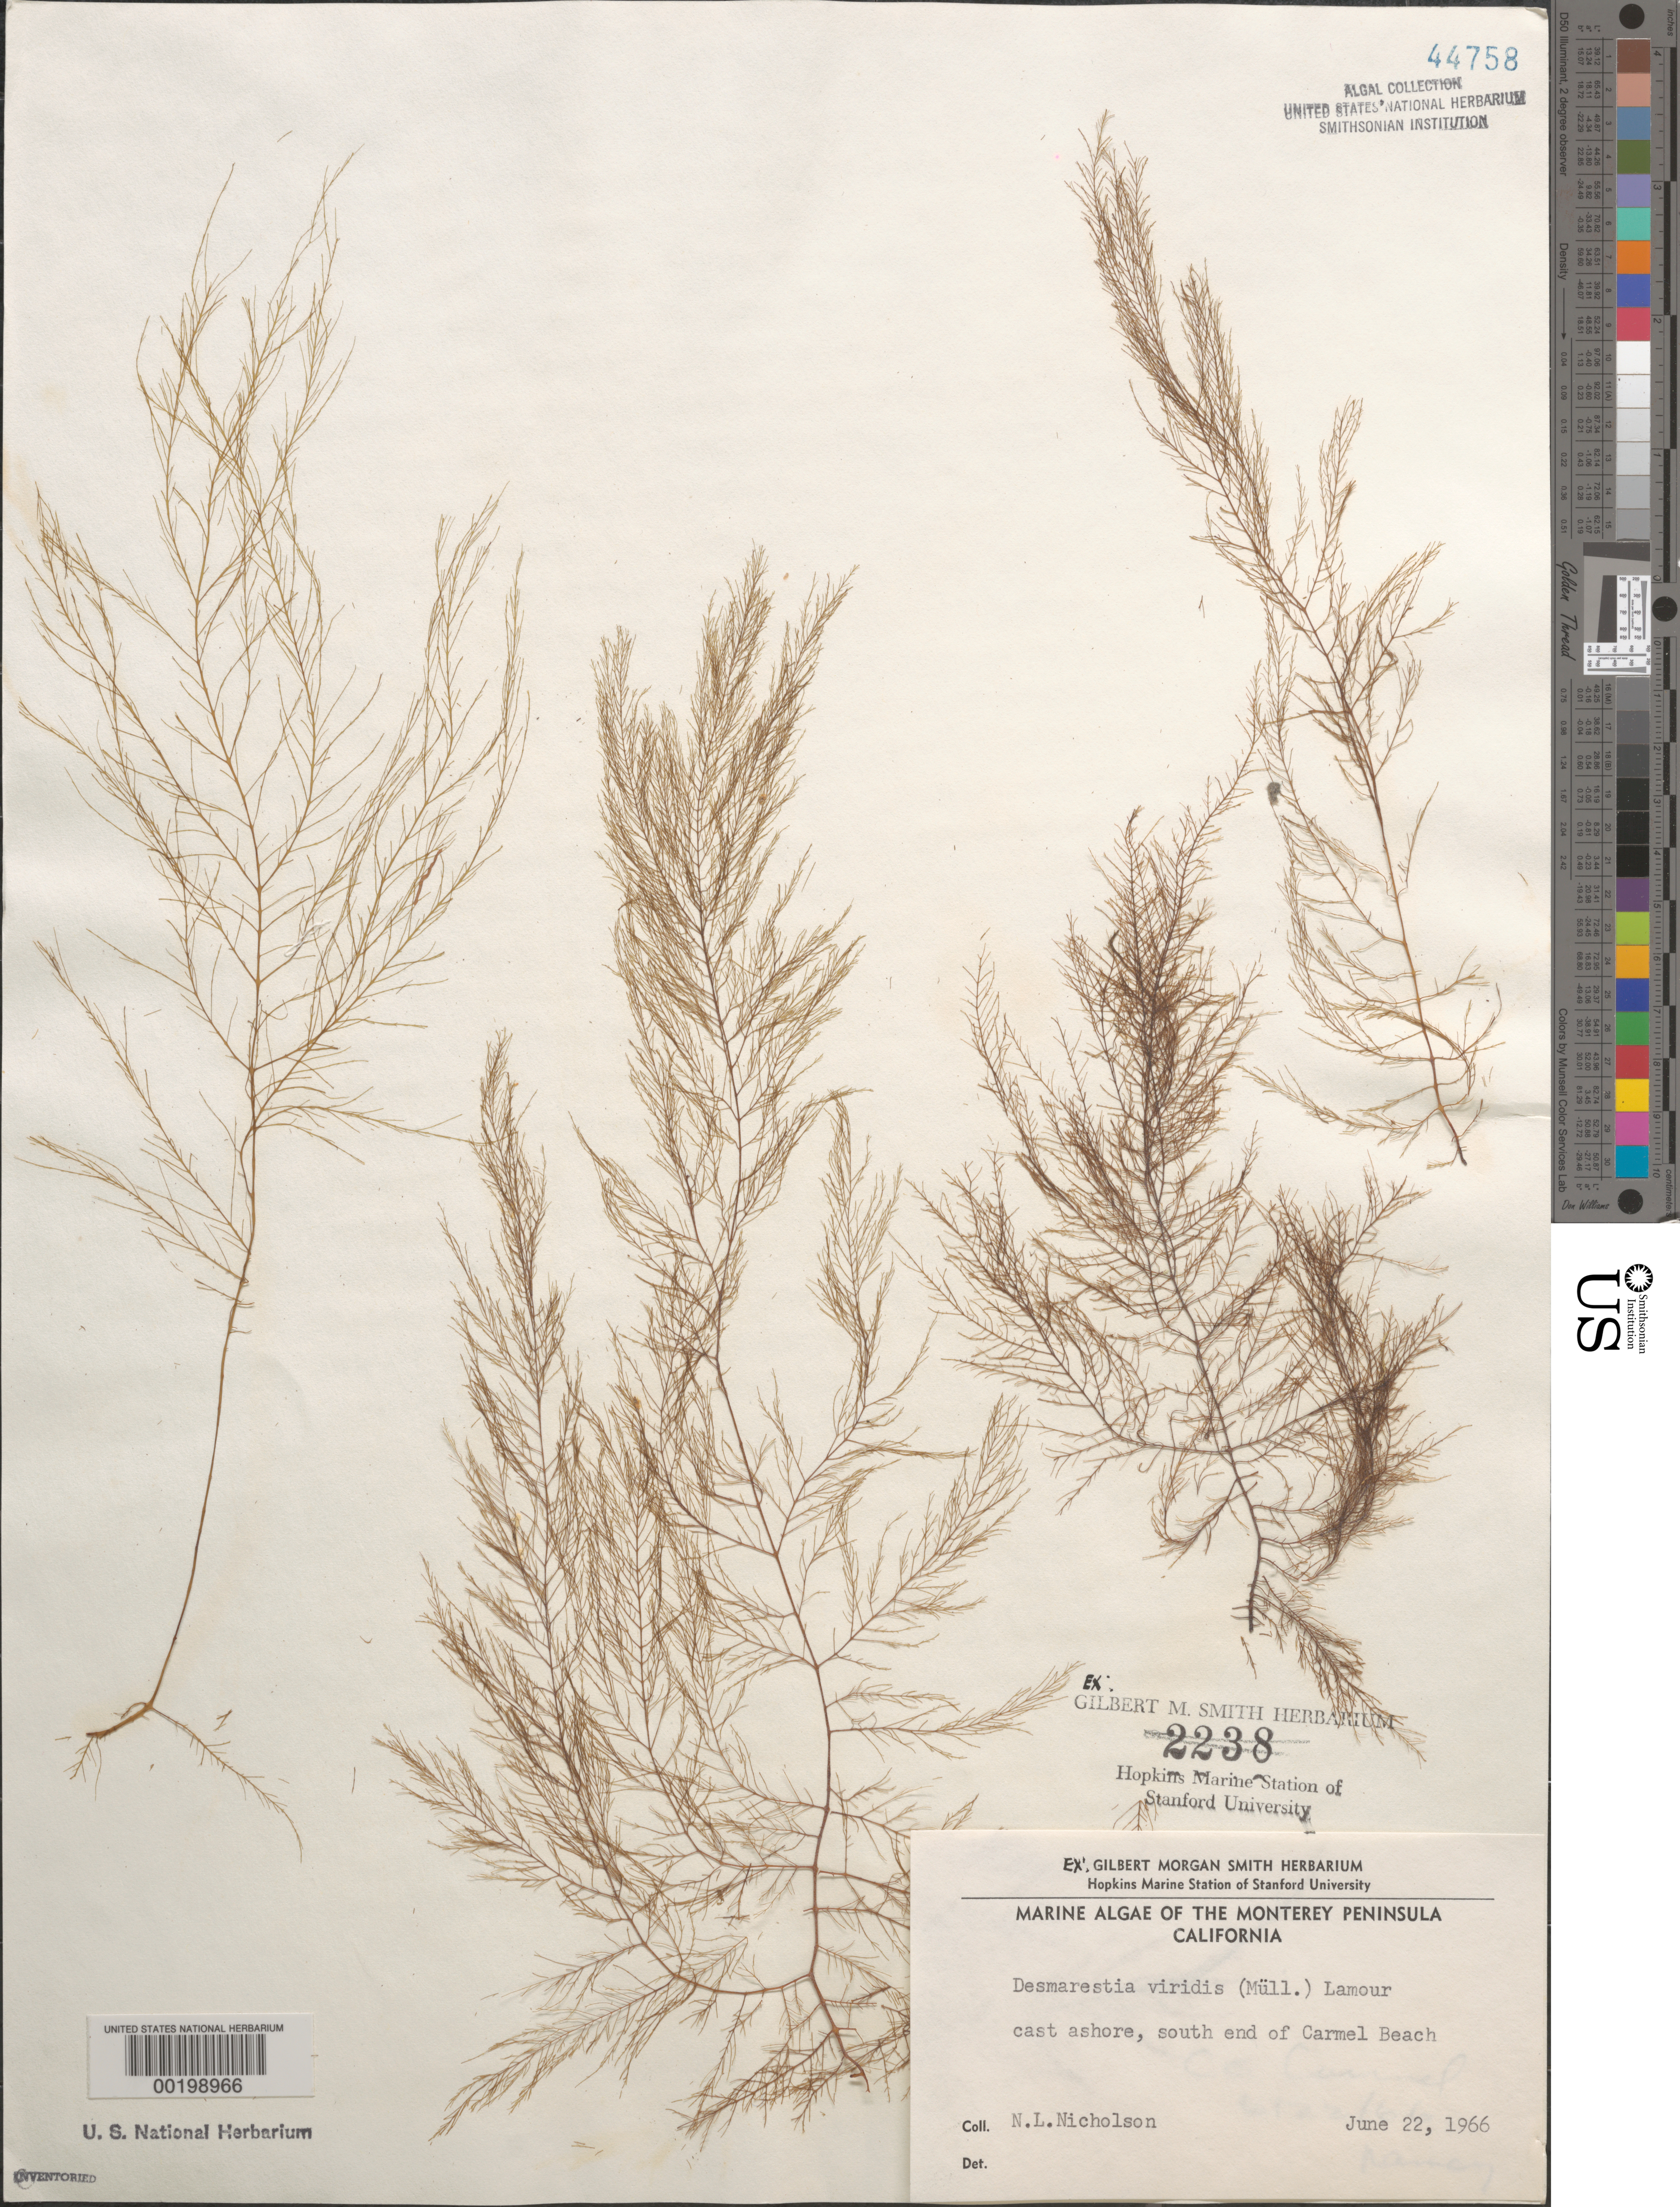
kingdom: Chromista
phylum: Ochrophyta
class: Phaeophyceae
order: Desmarestiales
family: Desmarestiaceae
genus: Desmarestia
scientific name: Desmarestia viridis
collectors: N. Nicholson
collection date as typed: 22 Jun 1966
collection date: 1966-06-22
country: United States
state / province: California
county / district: Monterey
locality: Carmel Beach, south end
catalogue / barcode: US 44758